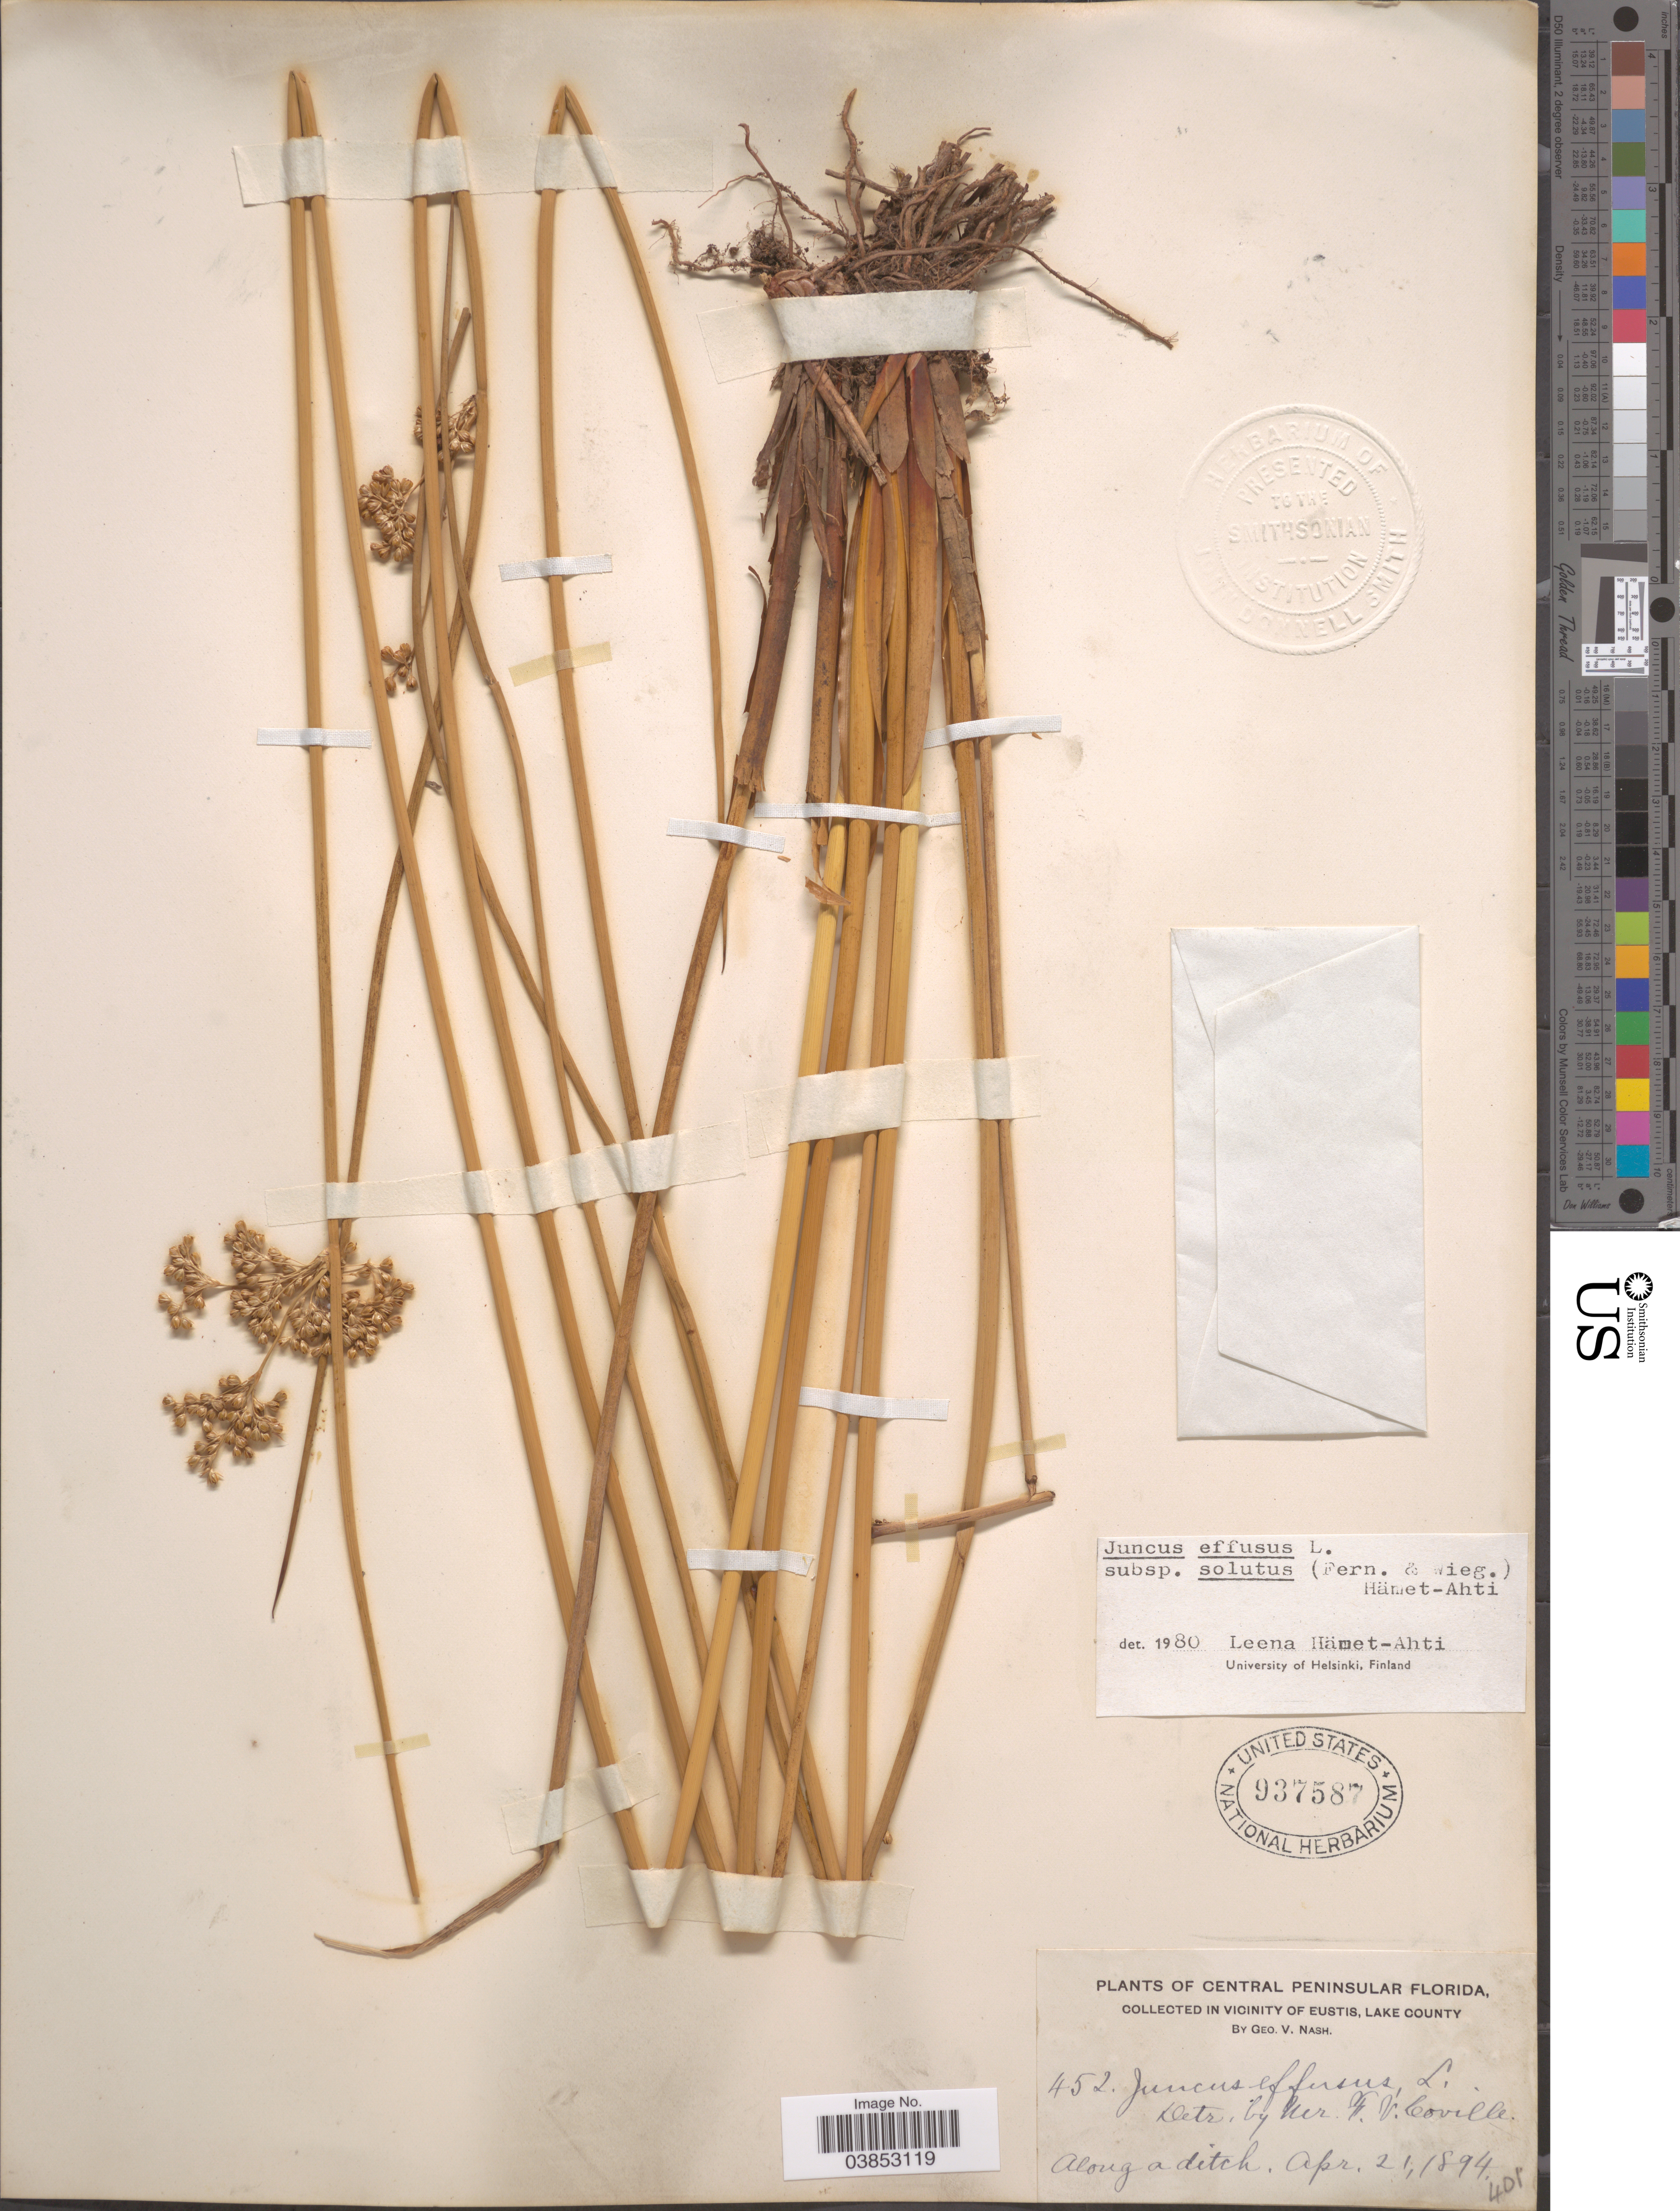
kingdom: Plantae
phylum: Tracheophyta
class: Liliopsida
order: Poales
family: Juncaceae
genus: Juncus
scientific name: Juncus effusus var. solutus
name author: Fernald & Wiegand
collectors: G. V. Nash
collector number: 452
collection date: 1894-04-21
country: United States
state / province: Florida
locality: Central Peninsular Florida, in Vicinity of Eustis, Lake County.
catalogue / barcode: US 937587